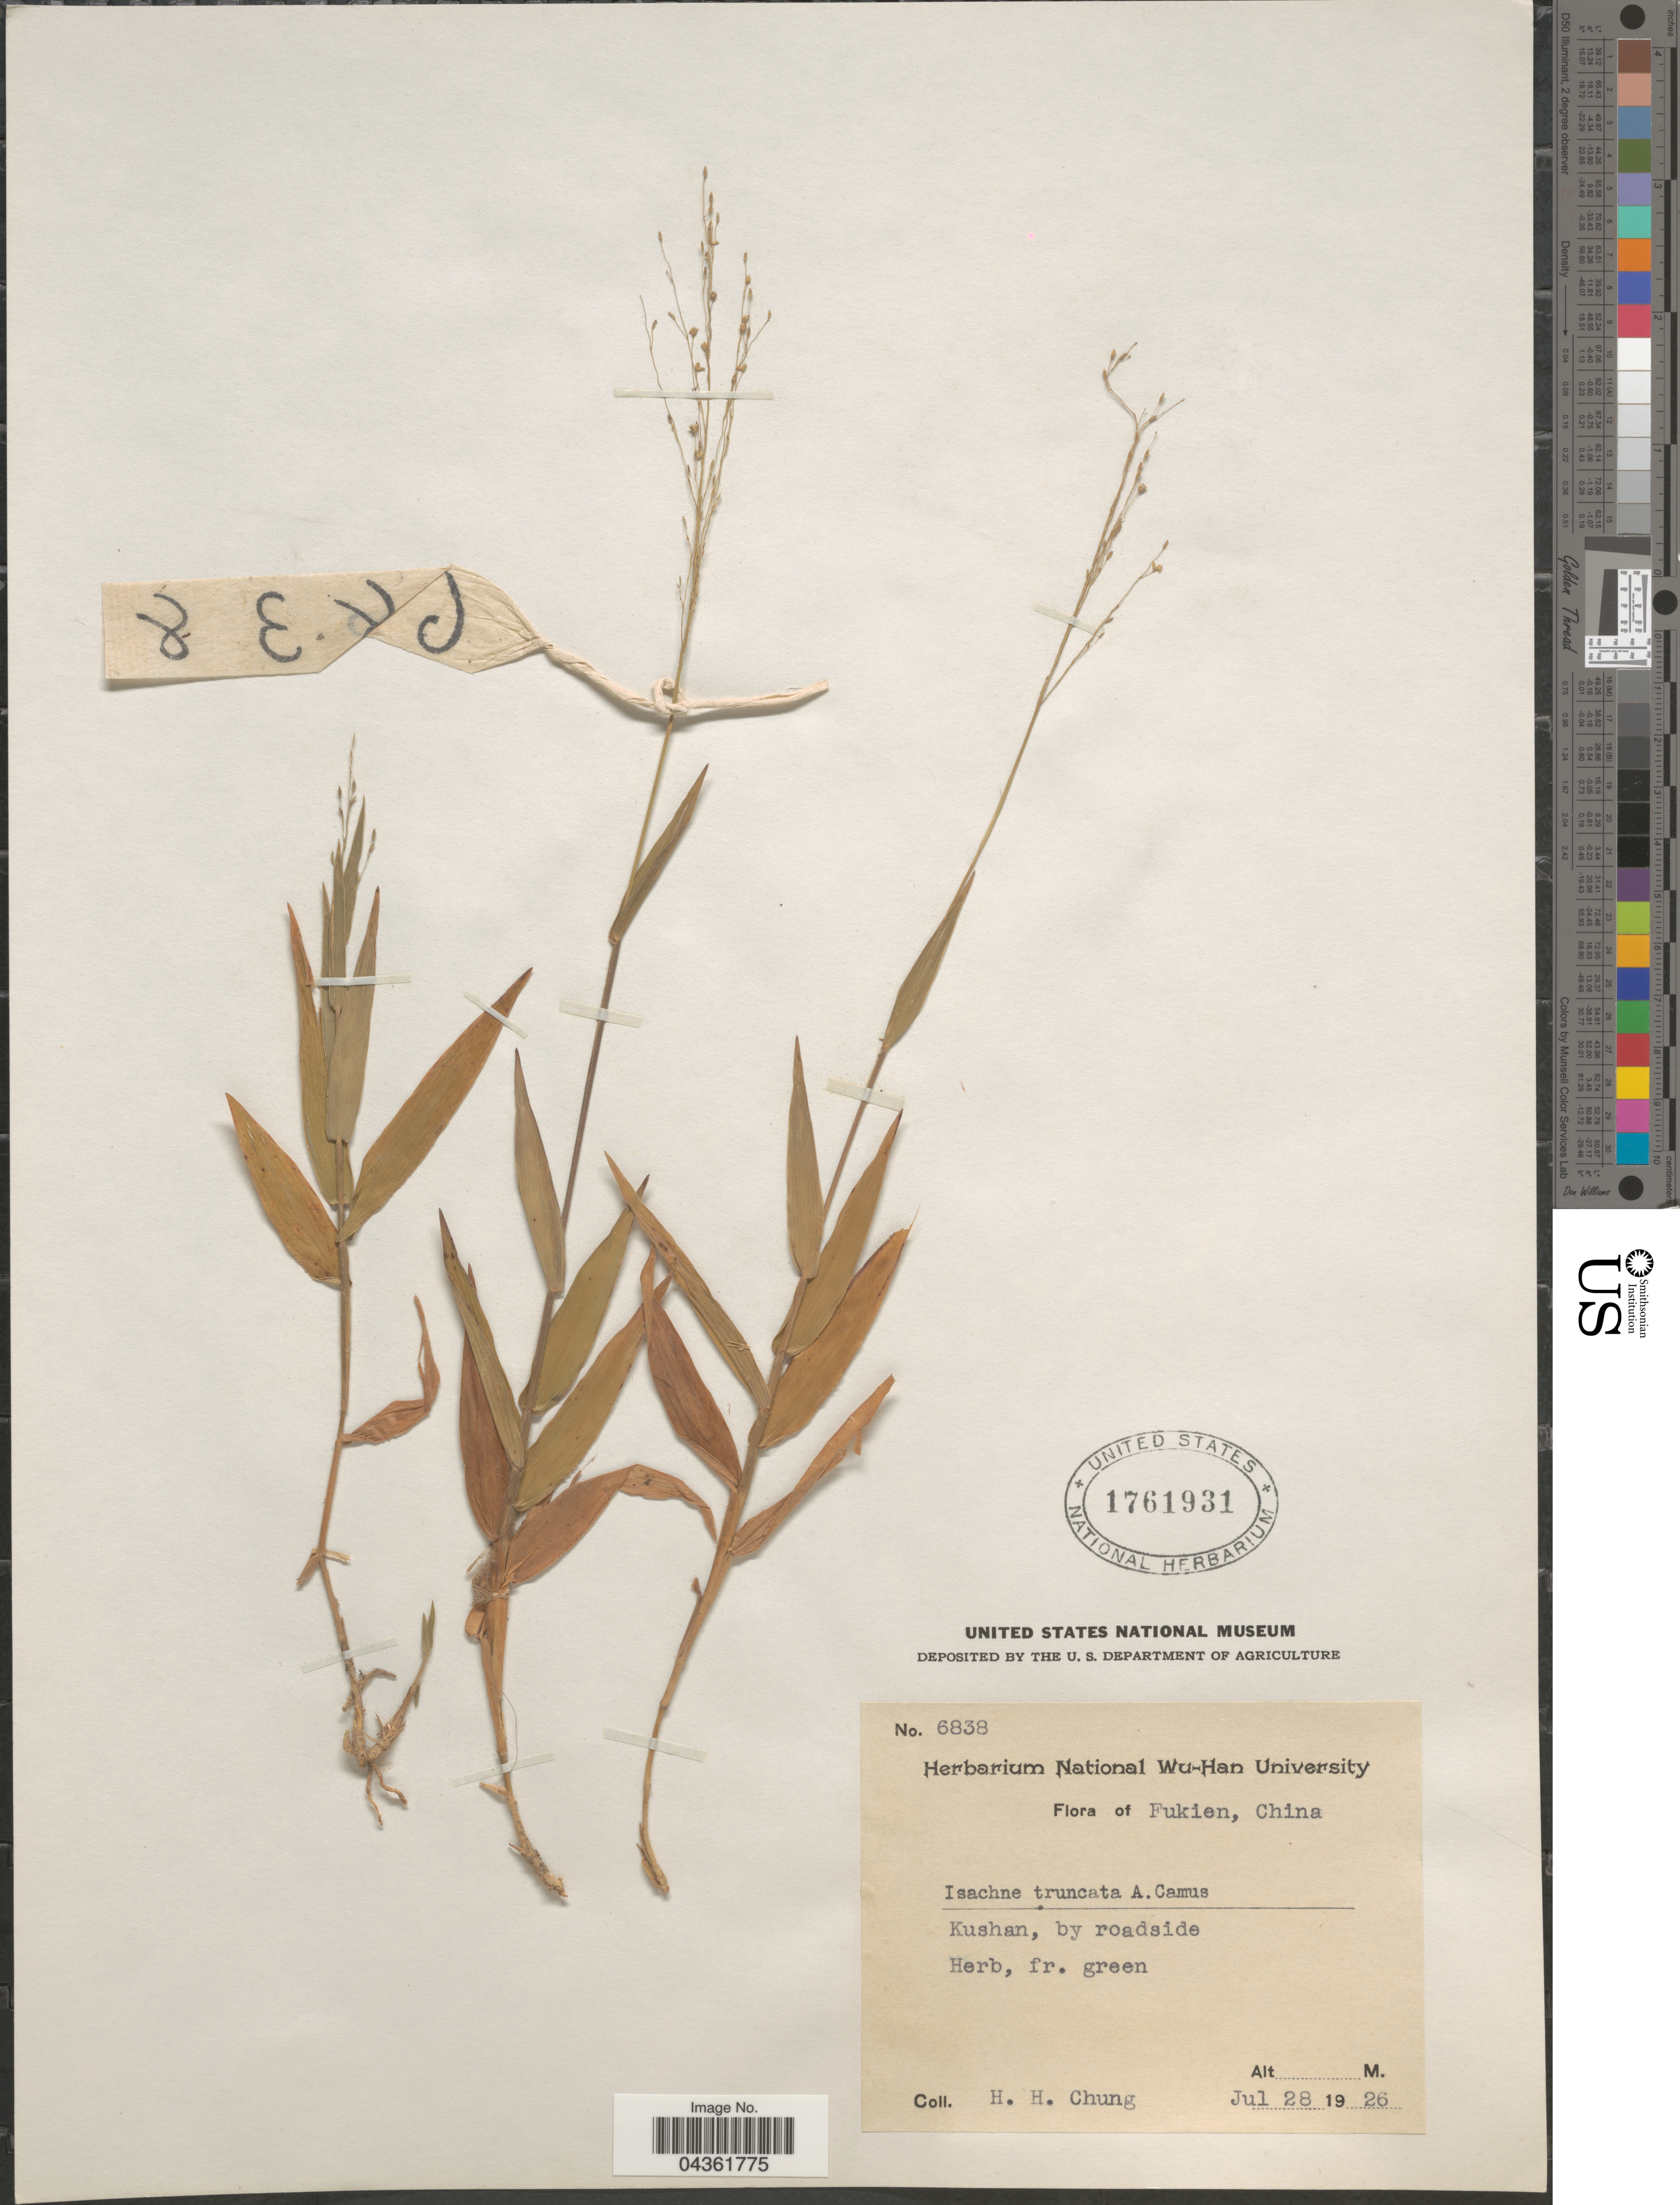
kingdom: Plantae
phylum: Tracheophyta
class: Liliopsida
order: Poales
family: Poaceae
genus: Isachne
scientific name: Isachne truncata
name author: A. Camus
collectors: H. Chung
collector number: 6838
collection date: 1926-07-28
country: China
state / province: Fujian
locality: Fukien. Kushan, by roadside.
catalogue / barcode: US 1761931